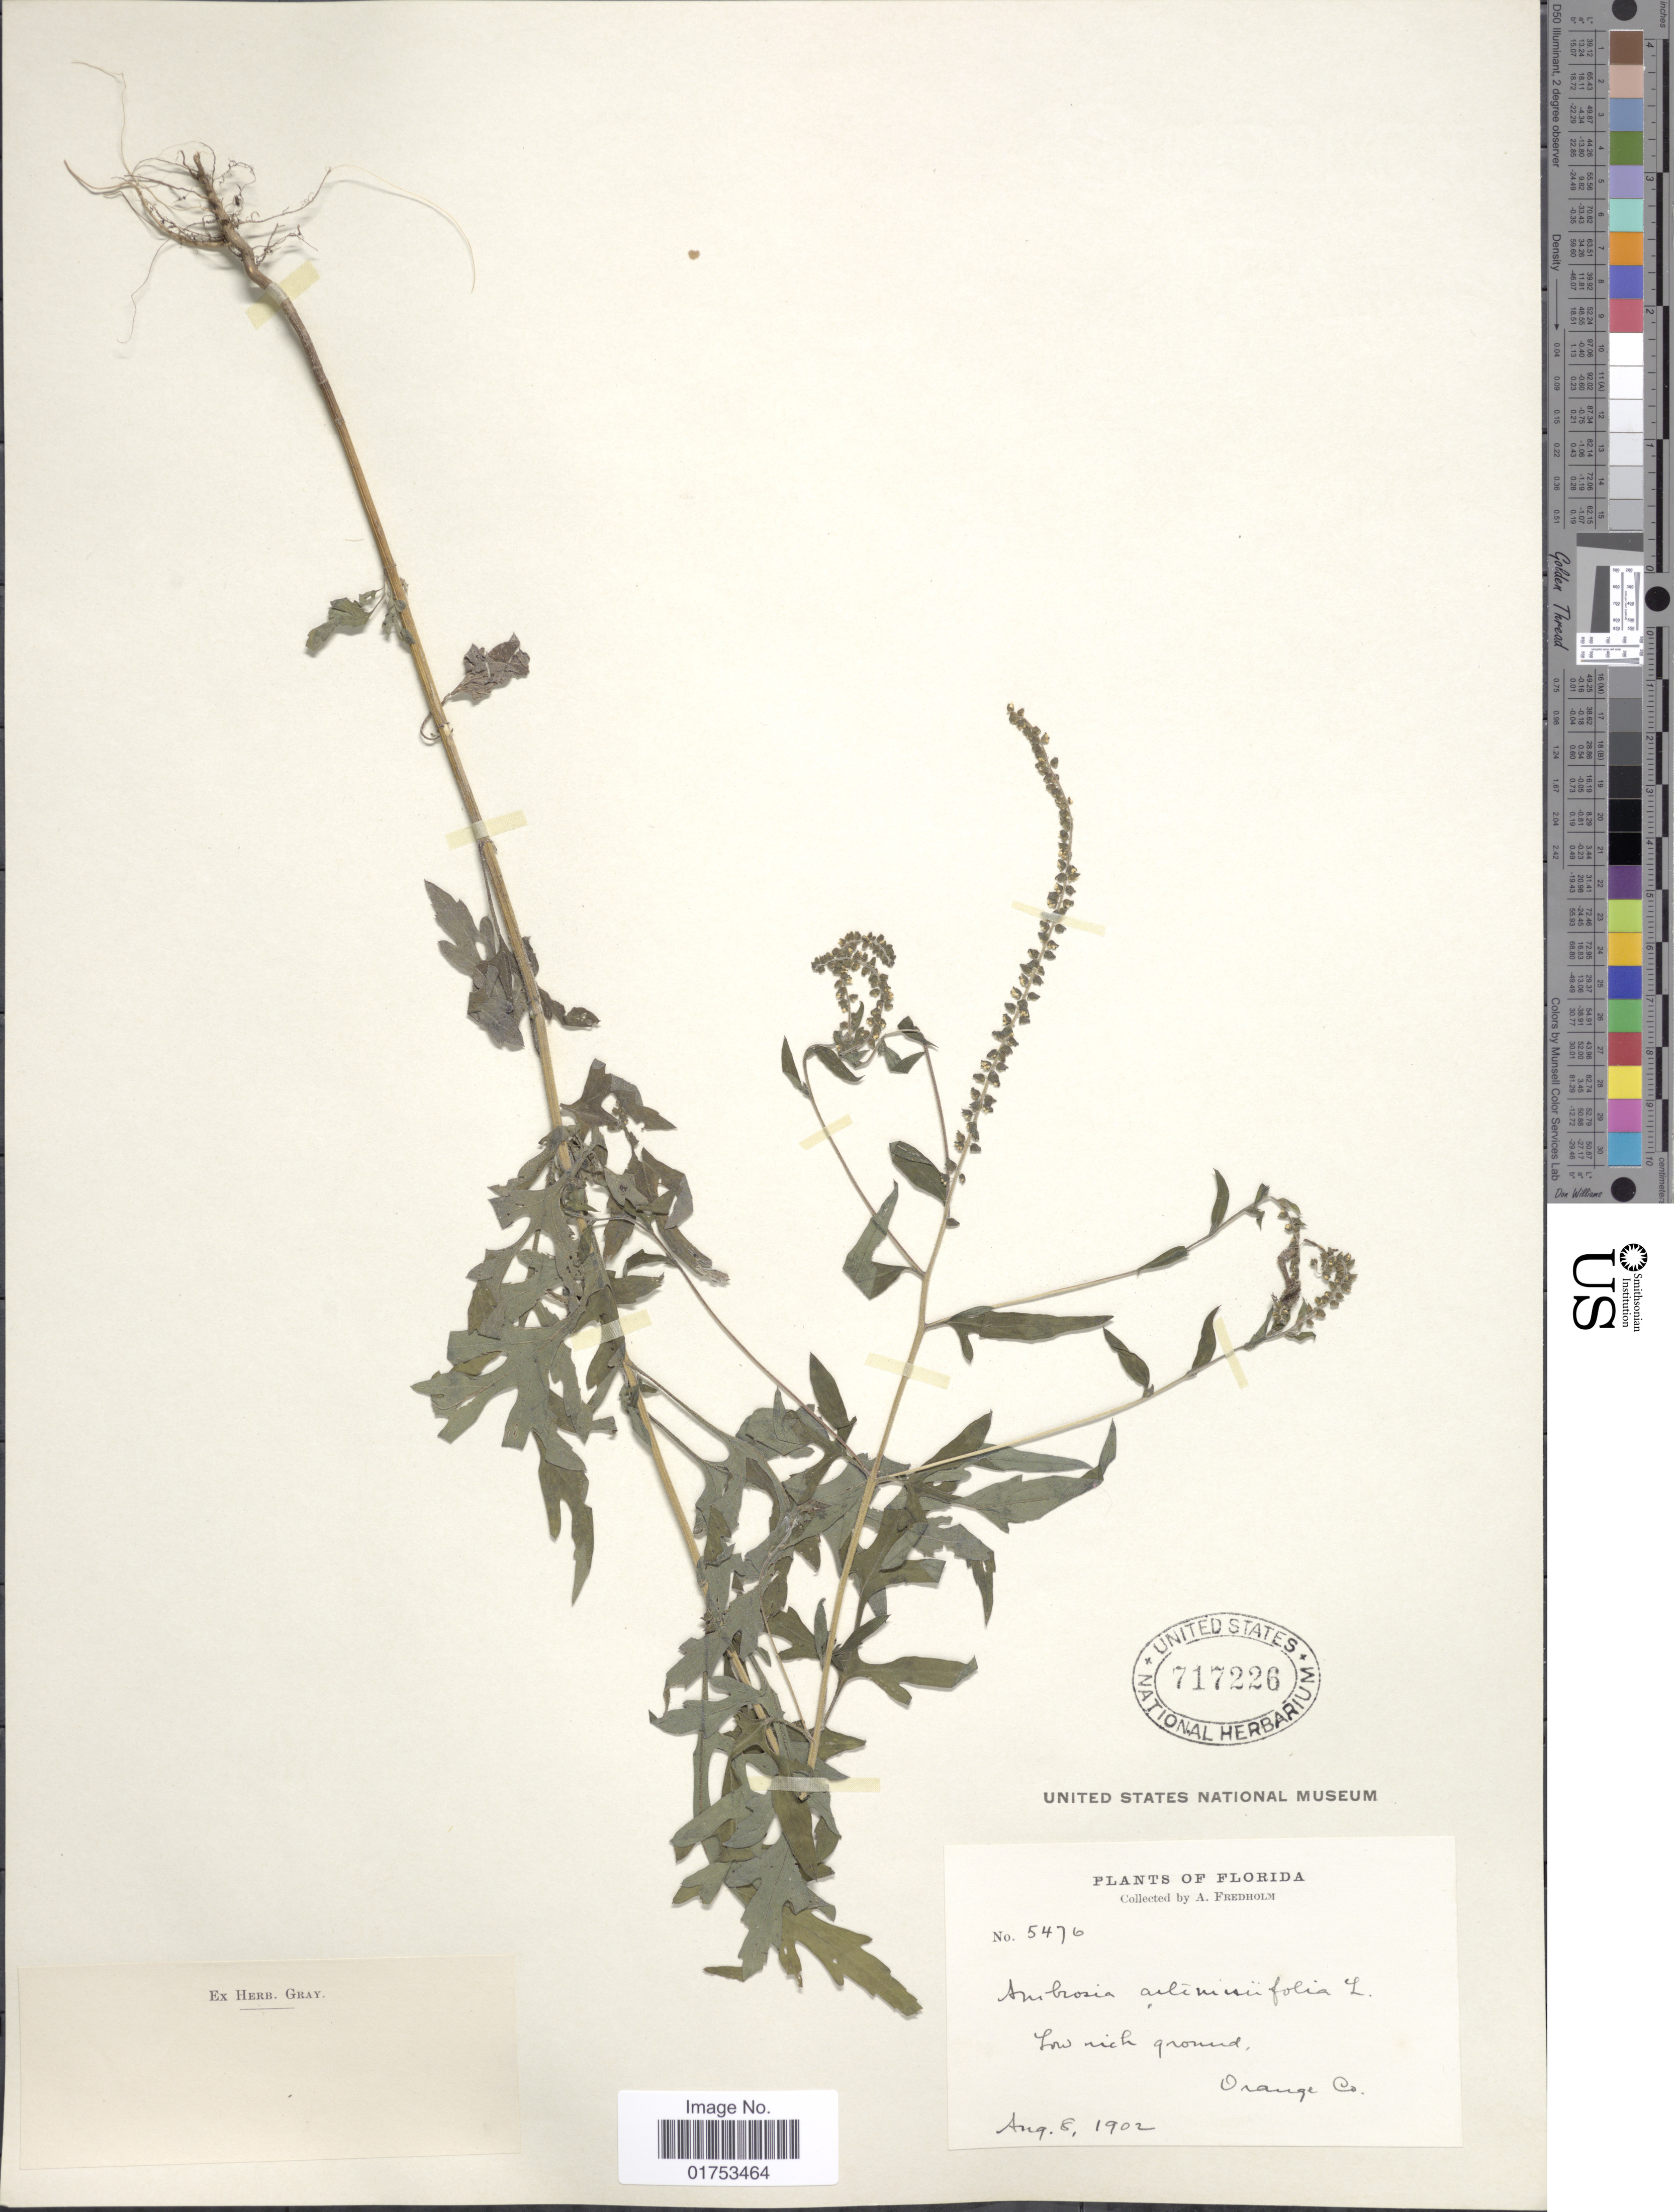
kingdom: Plantae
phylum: Tracheophyta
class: Magnoliopsida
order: Asterales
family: Asteraceae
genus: Ambrosia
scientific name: Ambrosia monophylla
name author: (Walter) Rydb.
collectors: A. Fredholm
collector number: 5470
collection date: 1902-08-08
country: United States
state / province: Florida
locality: Orange Co.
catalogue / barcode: US 717226